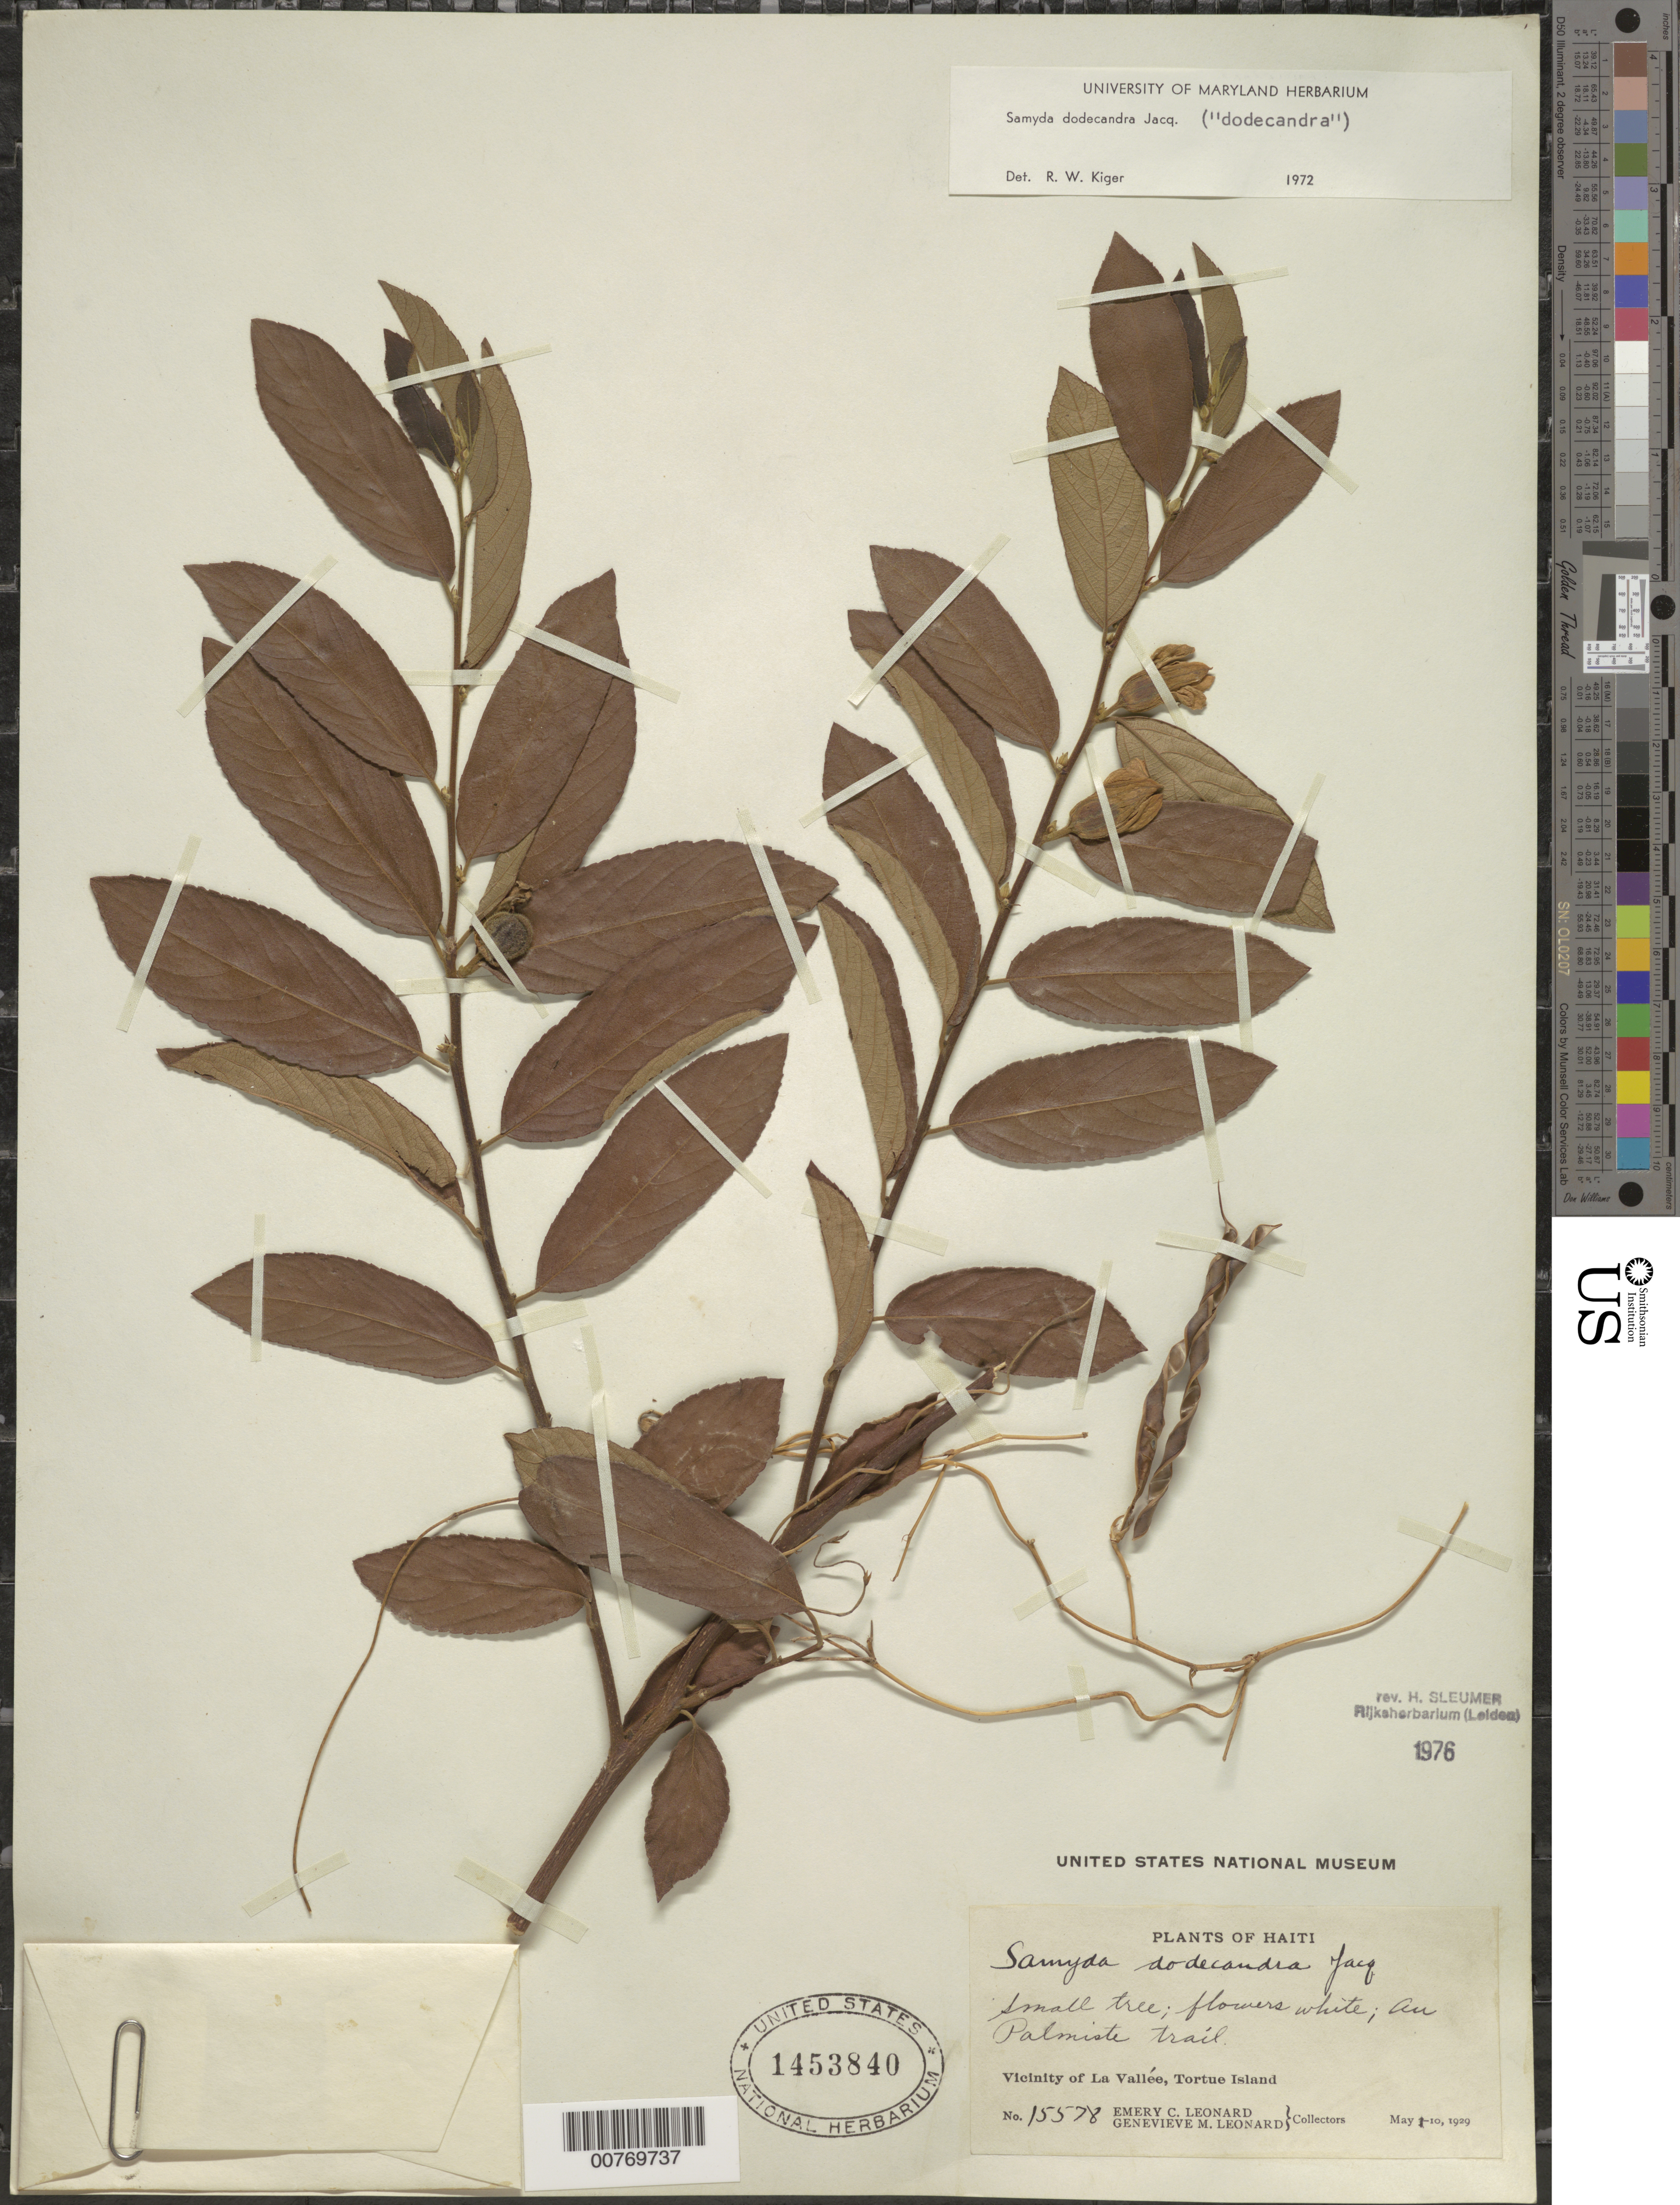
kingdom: Plantae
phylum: Tracheophyta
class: Magnoliopsida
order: Malpighiales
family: Salicaceae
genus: Casearia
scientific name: Casearia dodecandra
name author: (Jacq.) T. Samar. & M.H. Alford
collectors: E. C. Leonard & G. M. Leonard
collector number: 15578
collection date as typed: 10 May 1929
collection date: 1929-05-10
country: Haiti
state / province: Nord-Óuest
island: Île de la Tortue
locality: Vicinity of La Vallée, Tortue Island.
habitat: On Palmiste trail.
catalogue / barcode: US 1453840